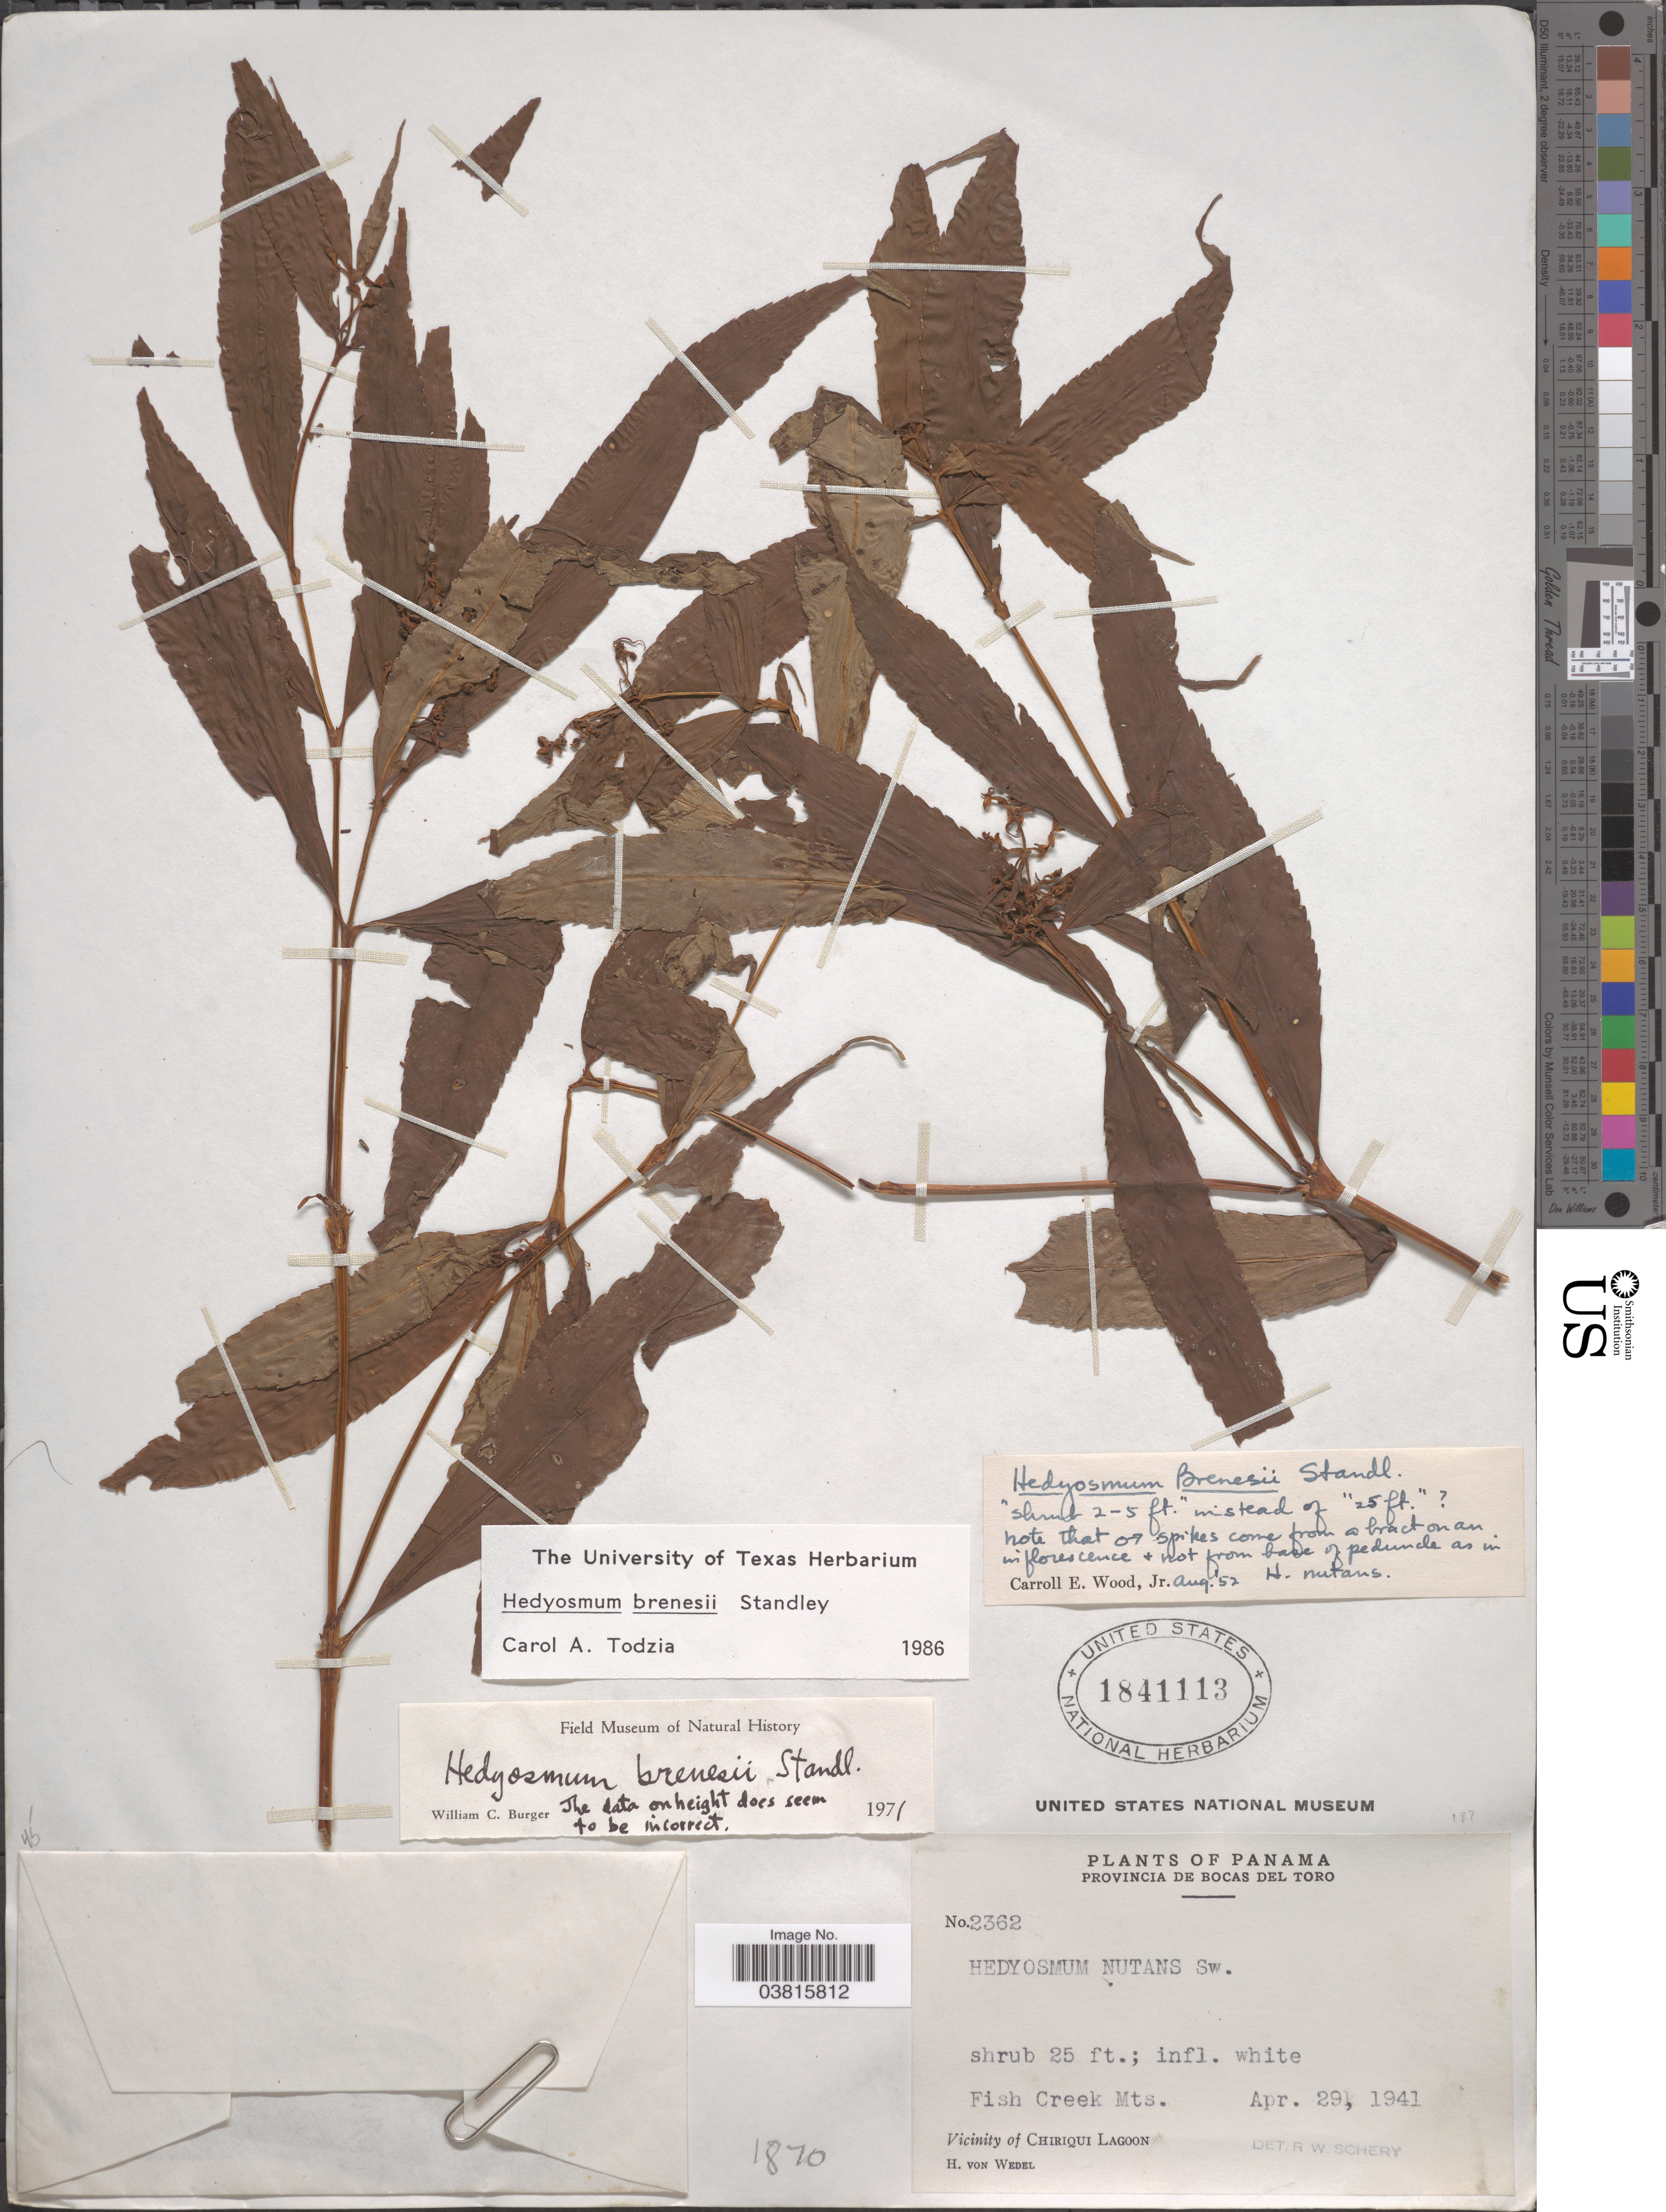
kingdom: Plantae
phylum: Tracheophyta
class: Magnoliopsida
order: Chloranthales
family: Chloranthaceae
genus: Hedyosmum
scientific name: Hedyosmum brenesii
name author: Standl.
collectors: H. von Wedel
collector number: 2362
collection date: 1941-04-29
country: Panama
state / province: Bocas del Toro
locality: Fish Creek Mts. Vicinity of Chiriqui Lagoon.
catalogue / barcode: US 1841113